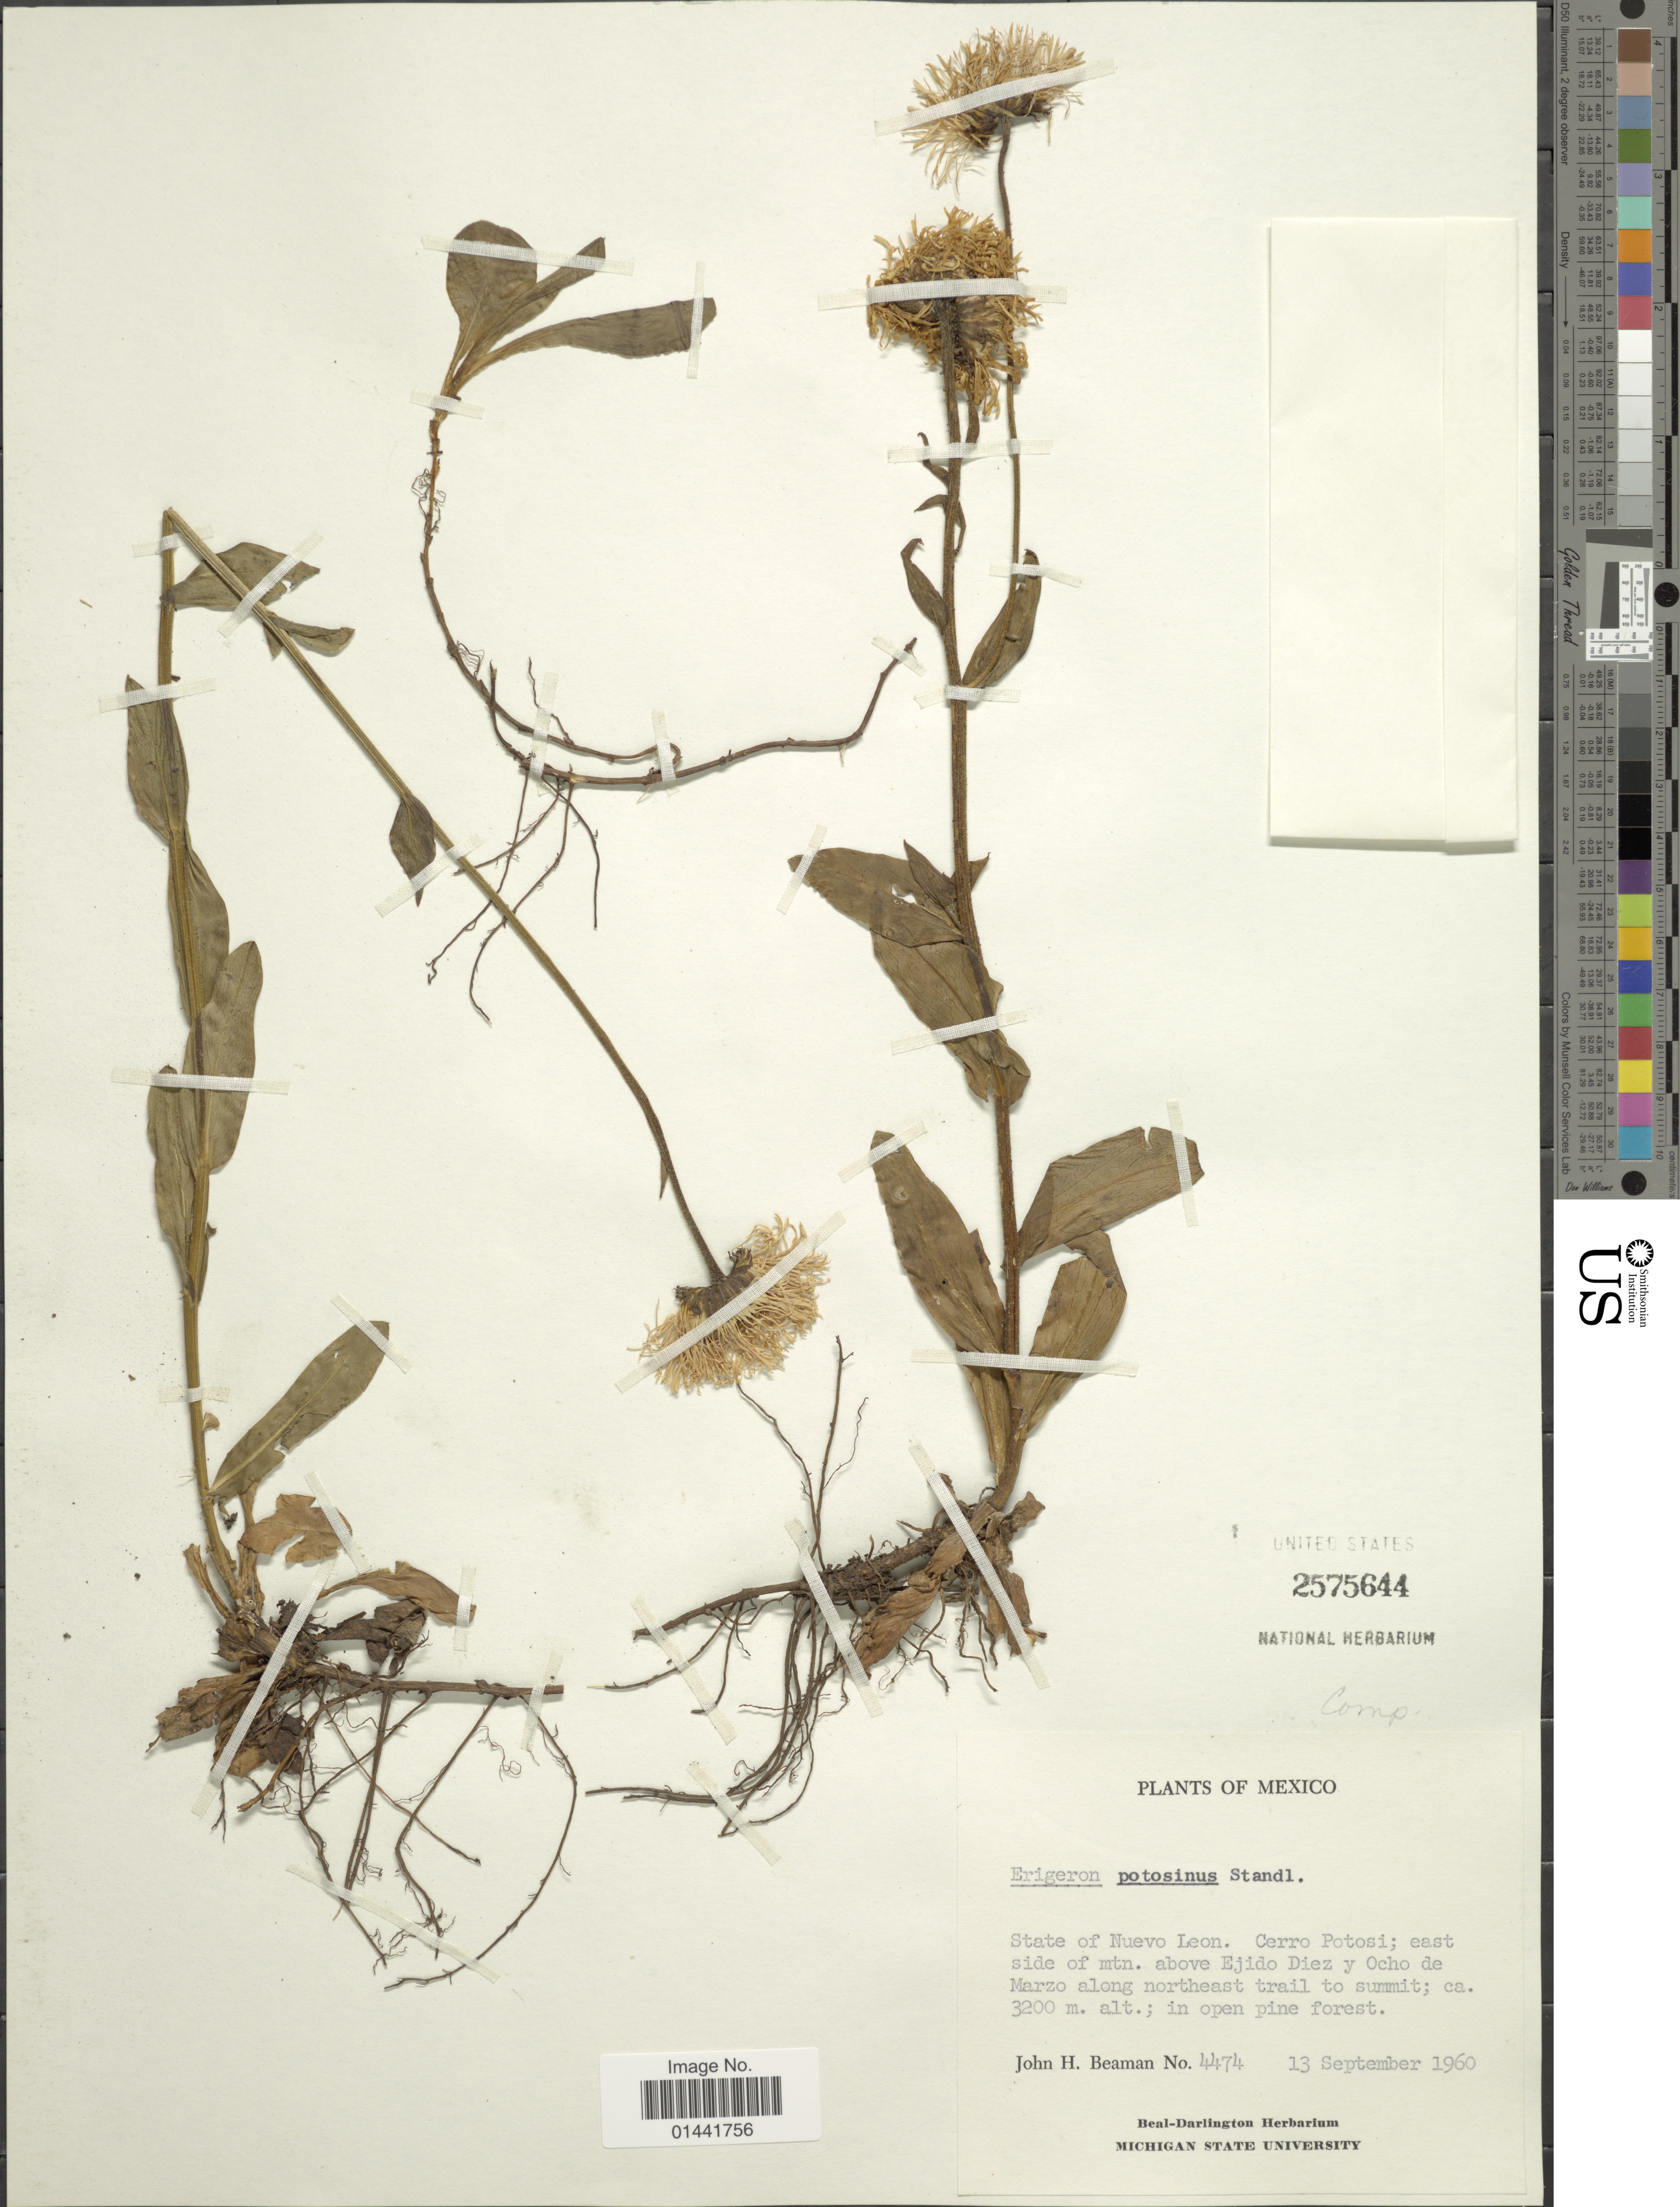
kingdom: Plantae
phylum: Tracheophyta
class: Magnoliopsida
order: Asterales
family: Asteraceae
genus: Erigeron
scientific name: Erigeron potasinus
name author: Standl.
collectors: J. H. Beaman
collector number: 4474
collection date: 1960-09-13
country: Mexico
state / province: Nuevo León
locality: Cerrop Potosi; east side of mtn. above Ejido Diez y Ocho de Marzo along northeast trail to summit; in open pine forest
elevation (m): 3200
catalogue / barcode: US 2575644